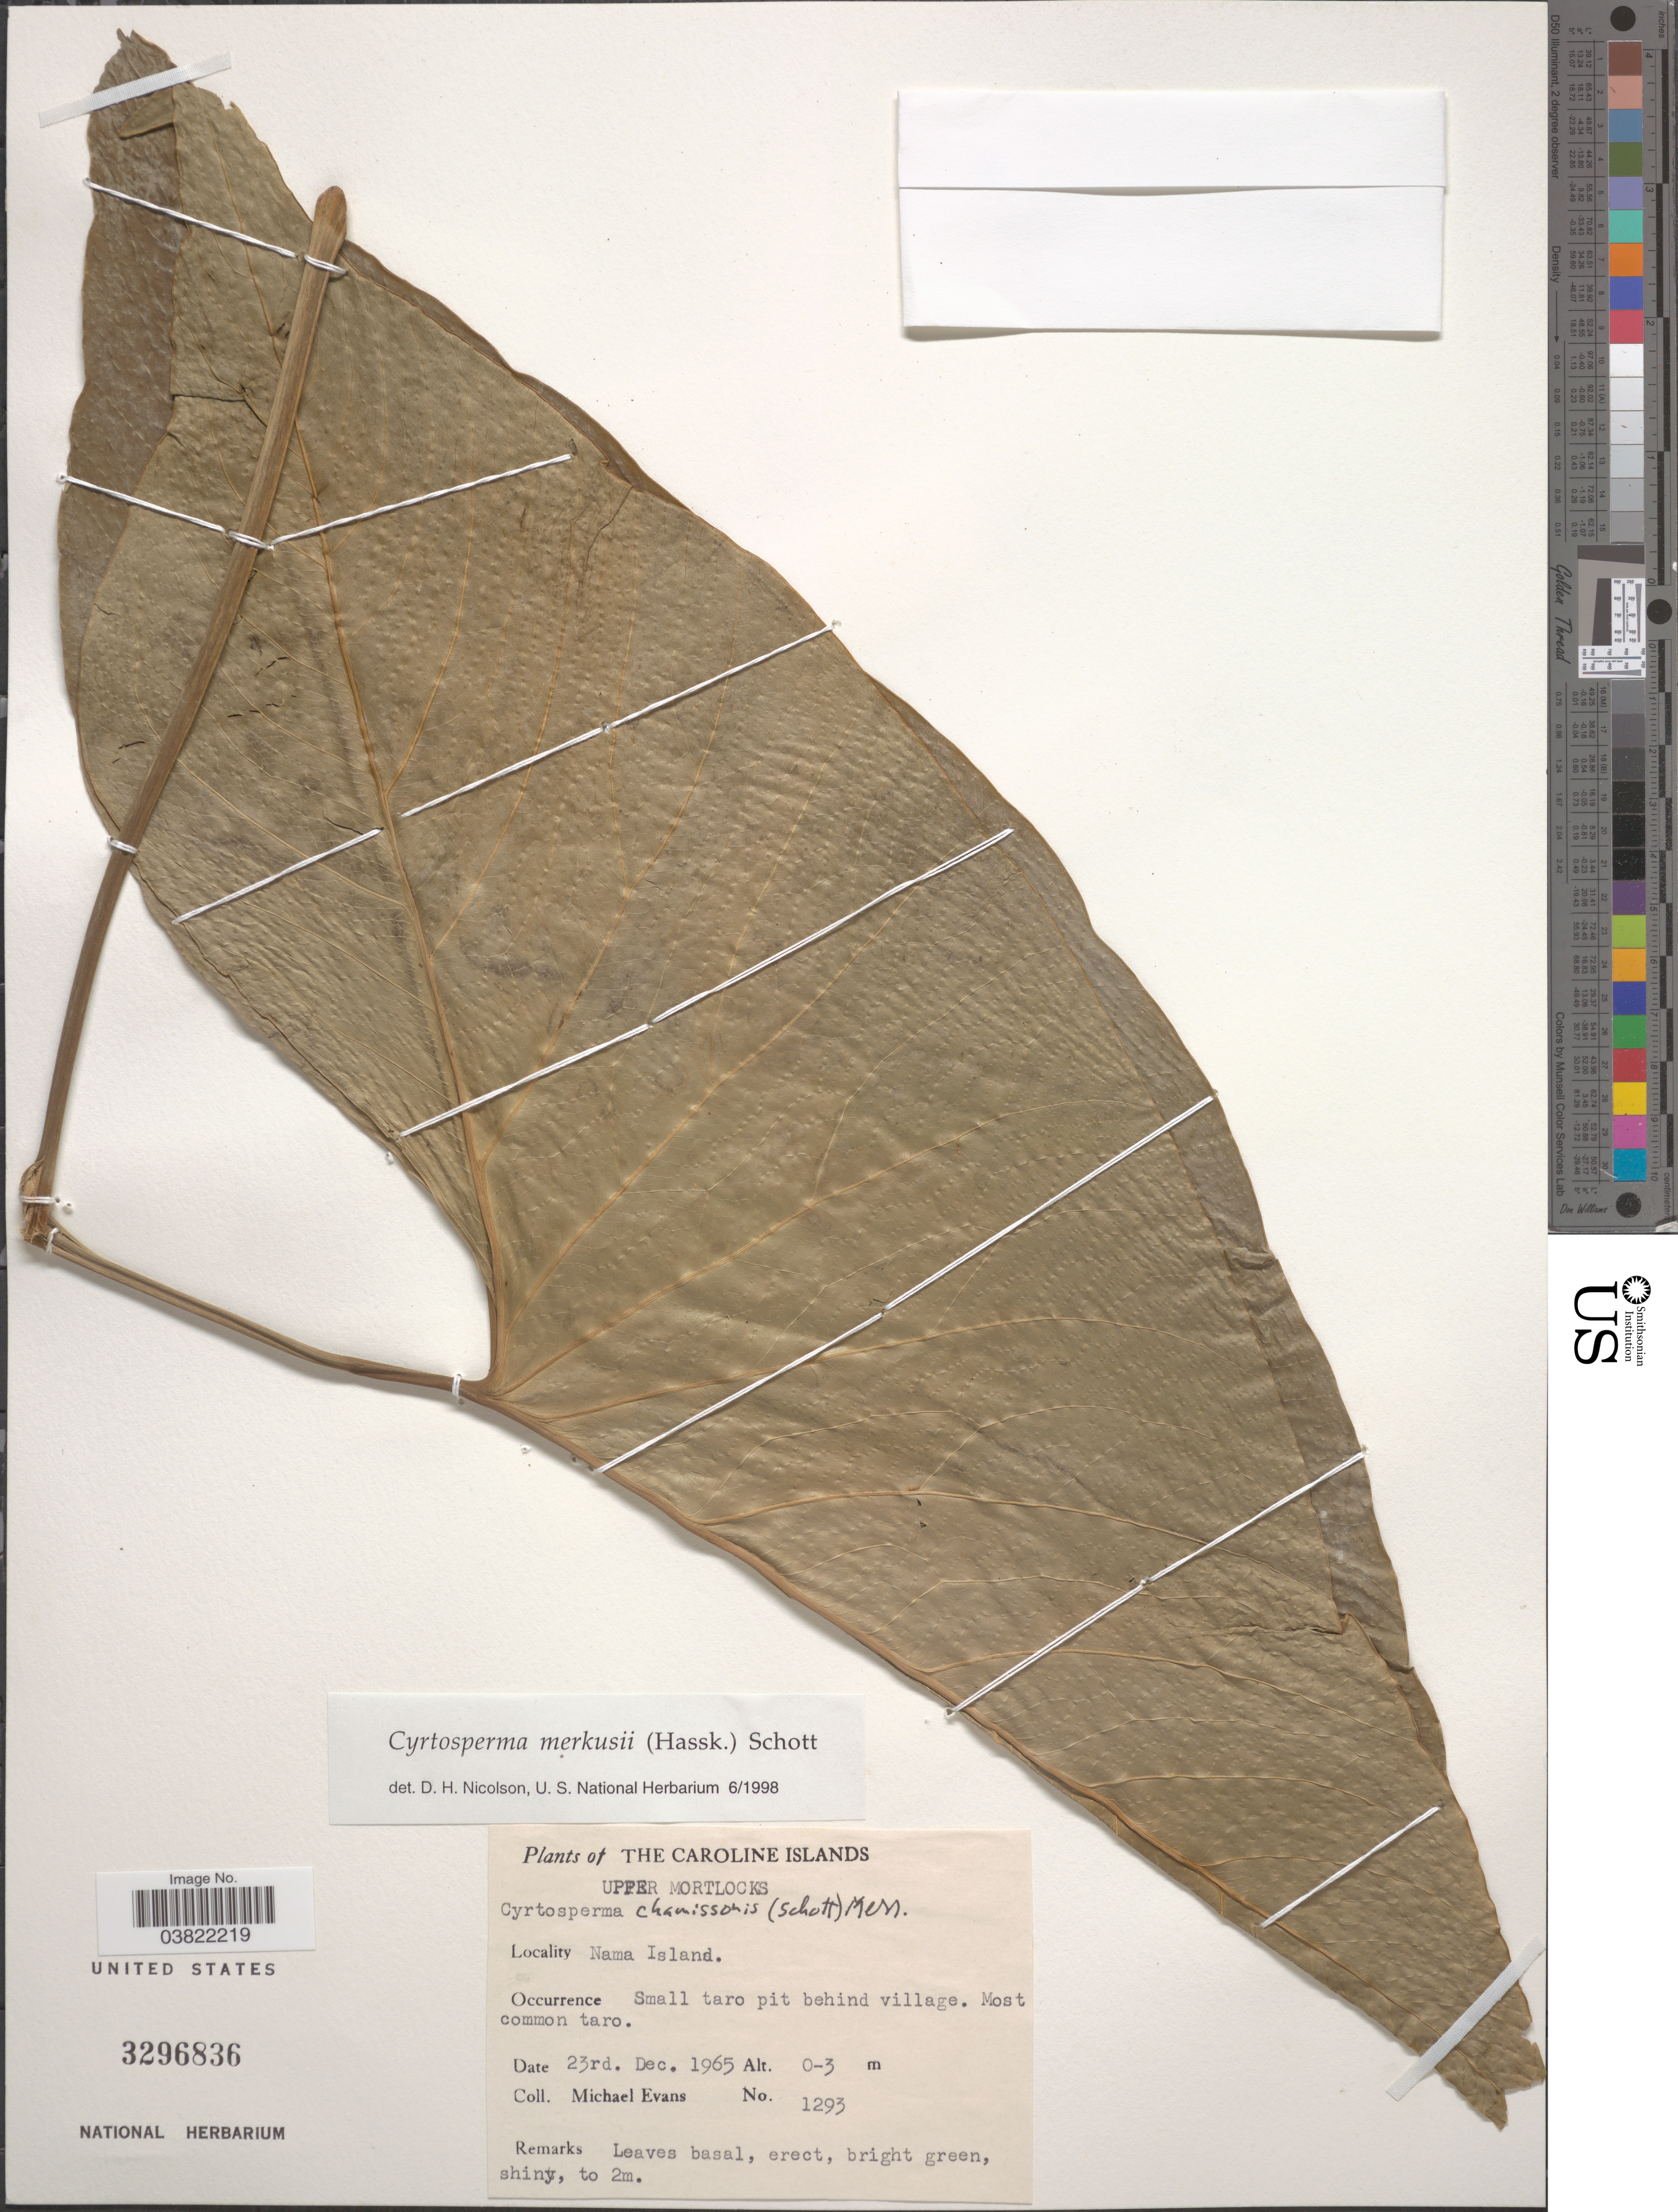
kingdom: Plantae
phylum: Tracheophyta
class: Liliopsida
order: Alismatales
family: Araceae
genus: Cyrtosperma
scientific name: Cyrtosperma merkusii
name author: (Hassk.) Schott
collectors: M. Evans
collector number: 1293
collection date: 1965-12-23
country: Micronesia, Federated States of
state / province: Truk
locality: The Caroline Islands. Upper Mortlocks. Nama Island.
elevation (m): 0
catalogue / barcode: US 3296836